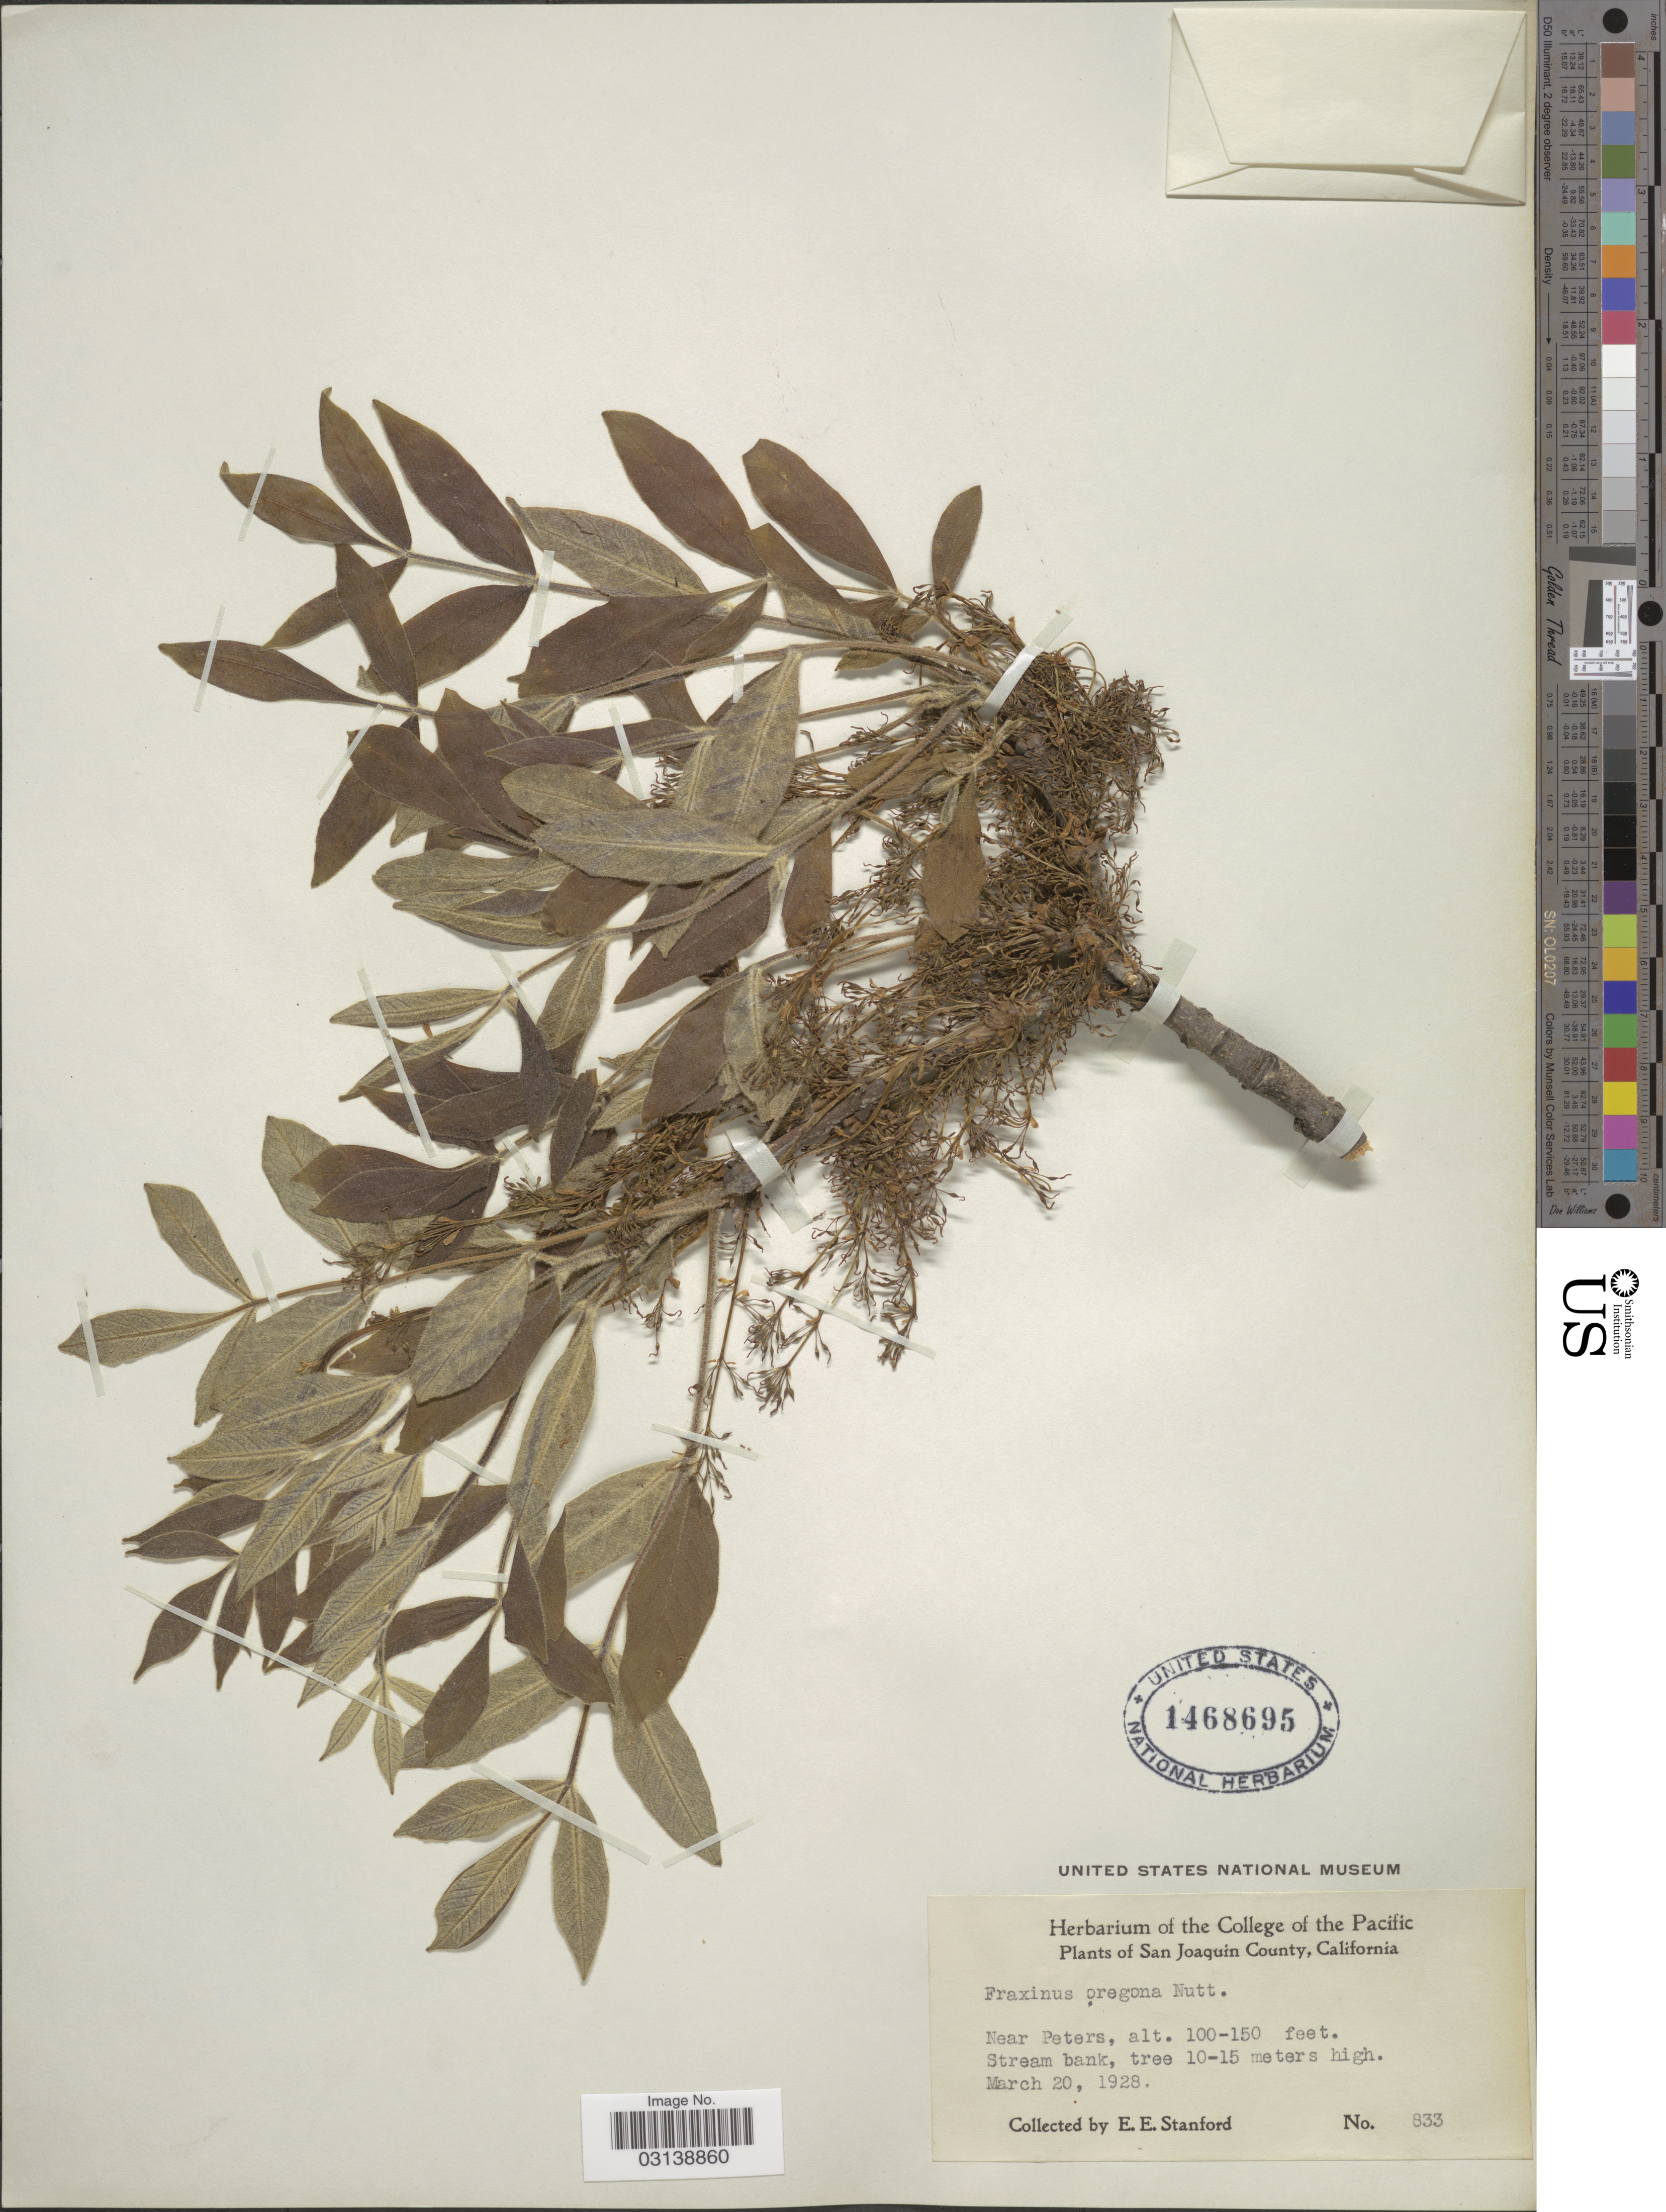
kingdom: Plantae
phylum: Tracheophyta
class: Magnoliopsida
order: Lamiales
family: Oleaceae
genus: Fraxinus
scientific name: Fraxinus latifolia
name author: Benth.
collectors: E. Stanford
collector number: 833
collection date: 1928-03-20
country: United States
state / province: California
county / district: San Joaquin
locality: San Joaquin County. Near Peters.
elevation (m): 30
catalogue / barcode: US 1468695